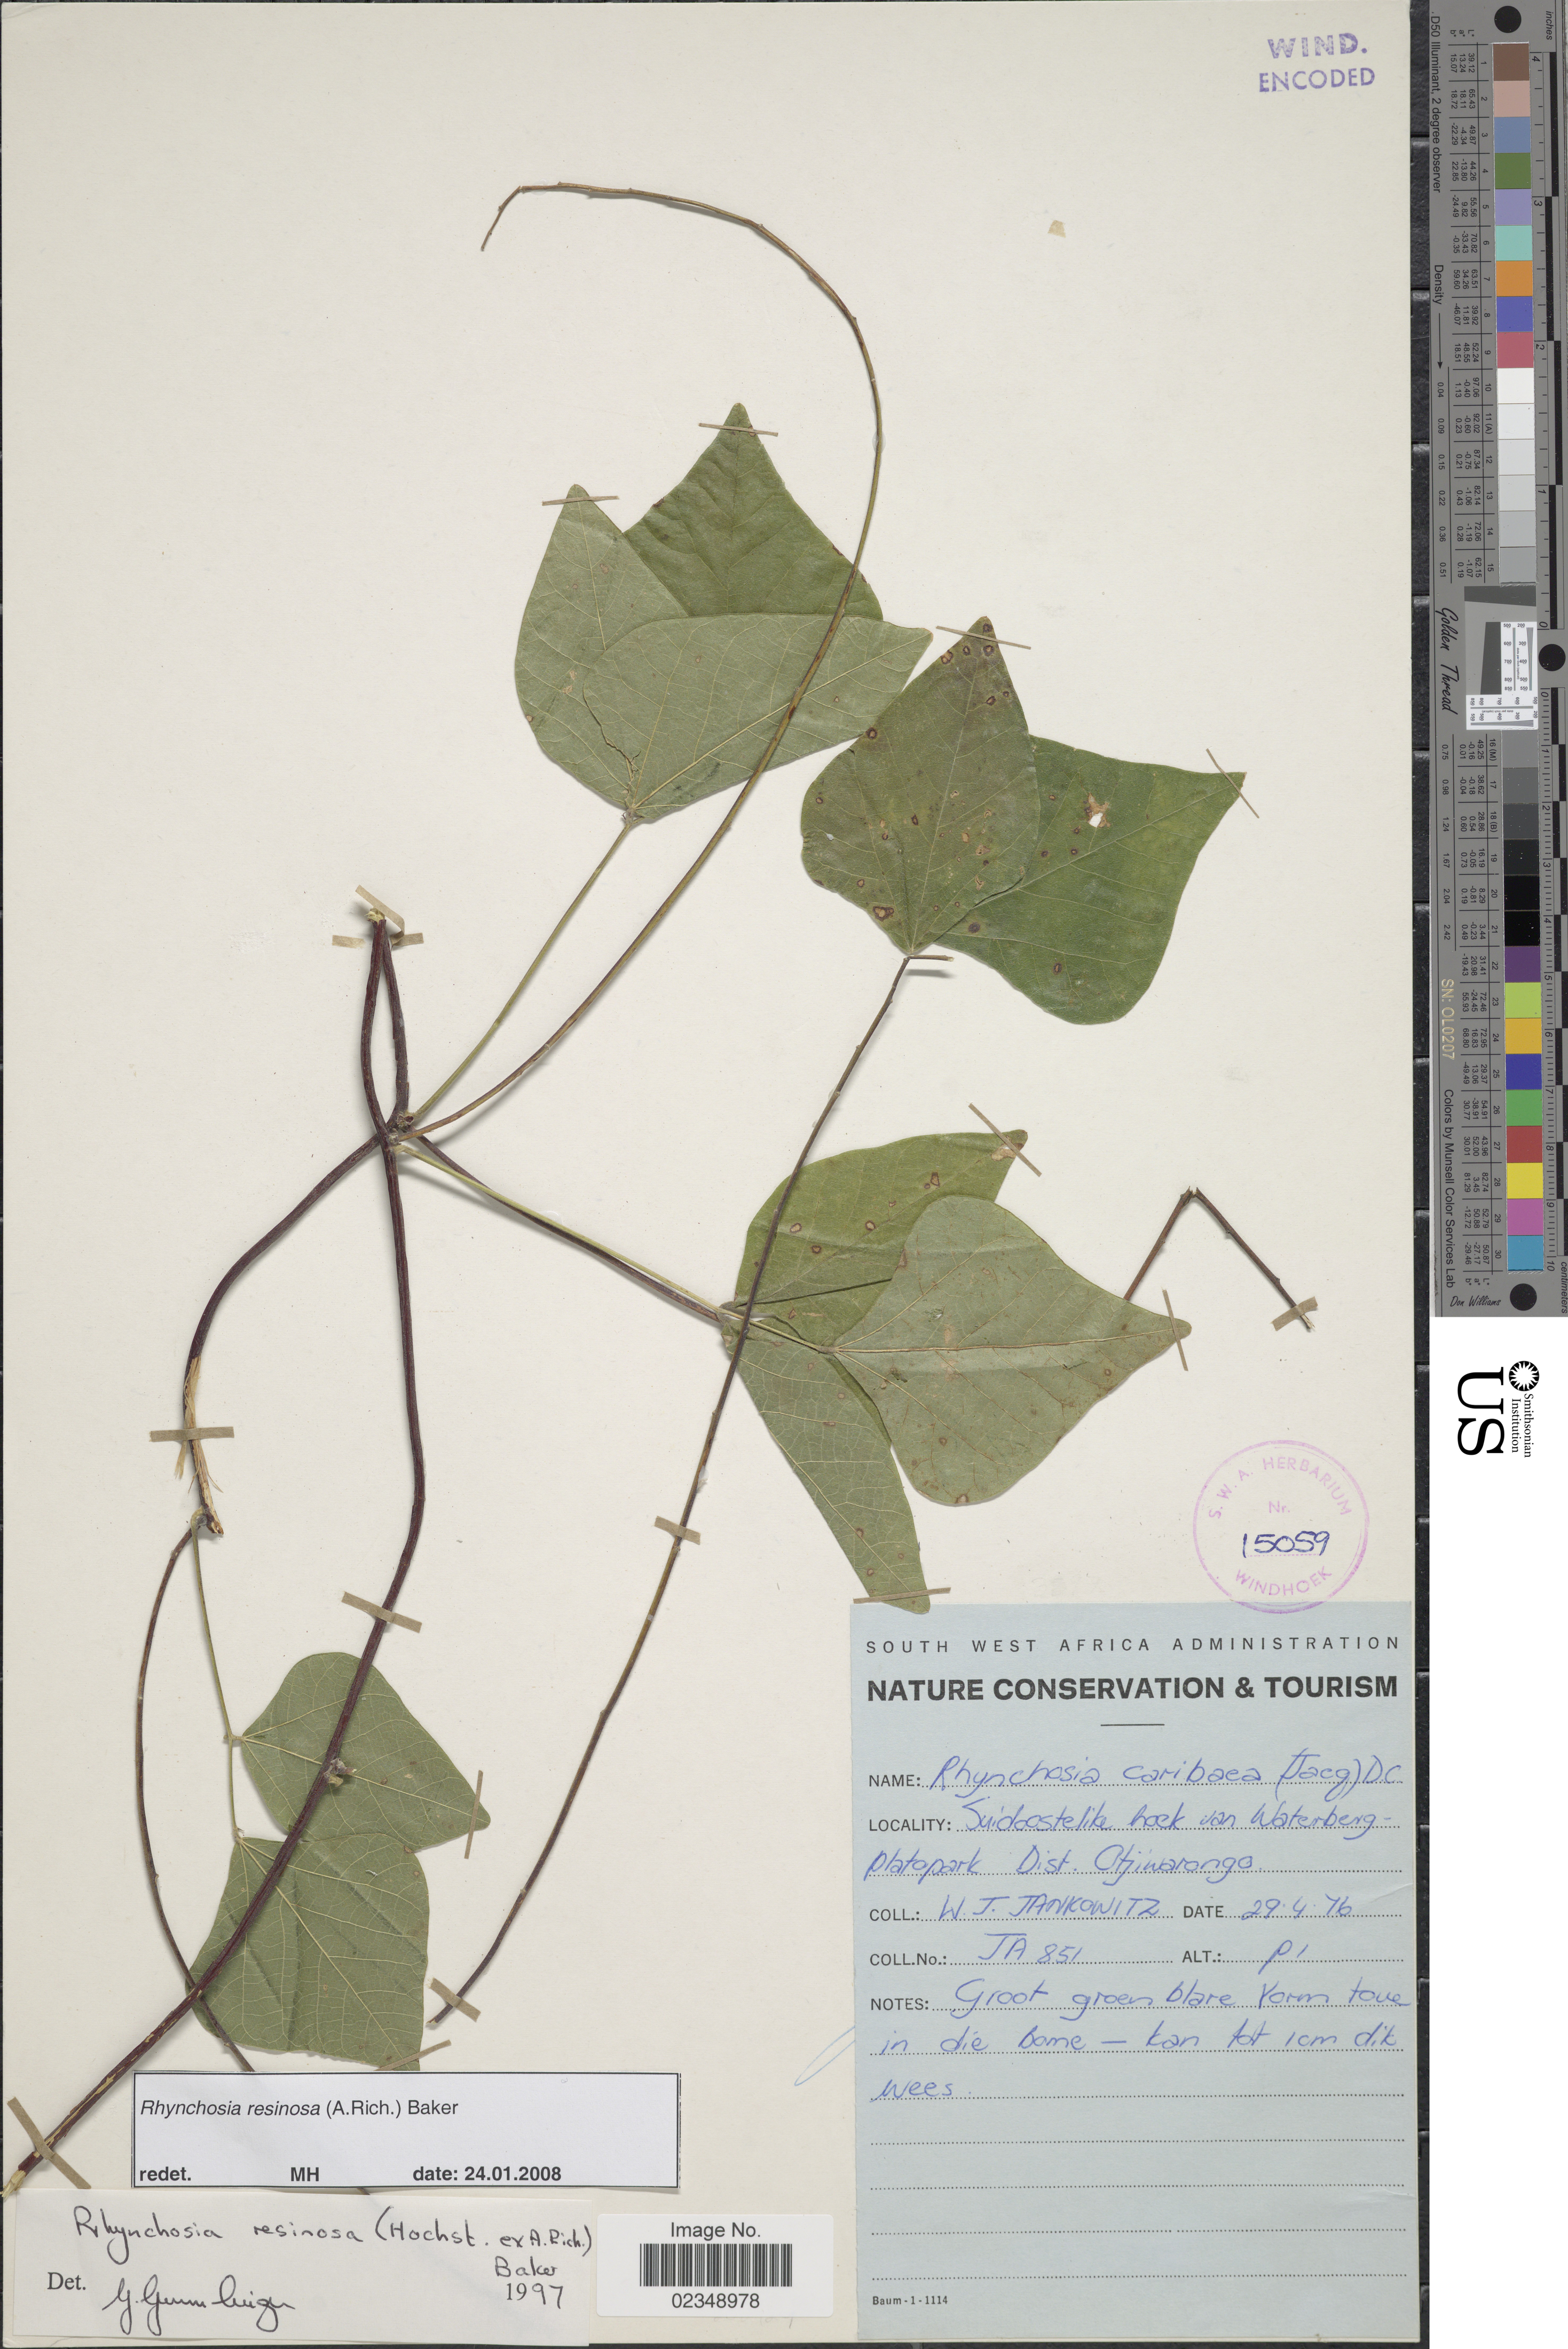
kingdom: Plantae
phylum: Tracheophyta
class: Magnoliopsida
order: Fabales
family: Fabaceae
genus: Rhynchosia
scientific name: Rhynchosia resinosa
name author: (Hochst. ex A. Rich.) Baker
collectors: W. Jankewitz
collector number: JA 851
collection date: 1976-04-29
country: Namibia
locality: Sudoostelike hoek vab Waterberg-platopark, Dist. Otjiwarongo, South West Africa